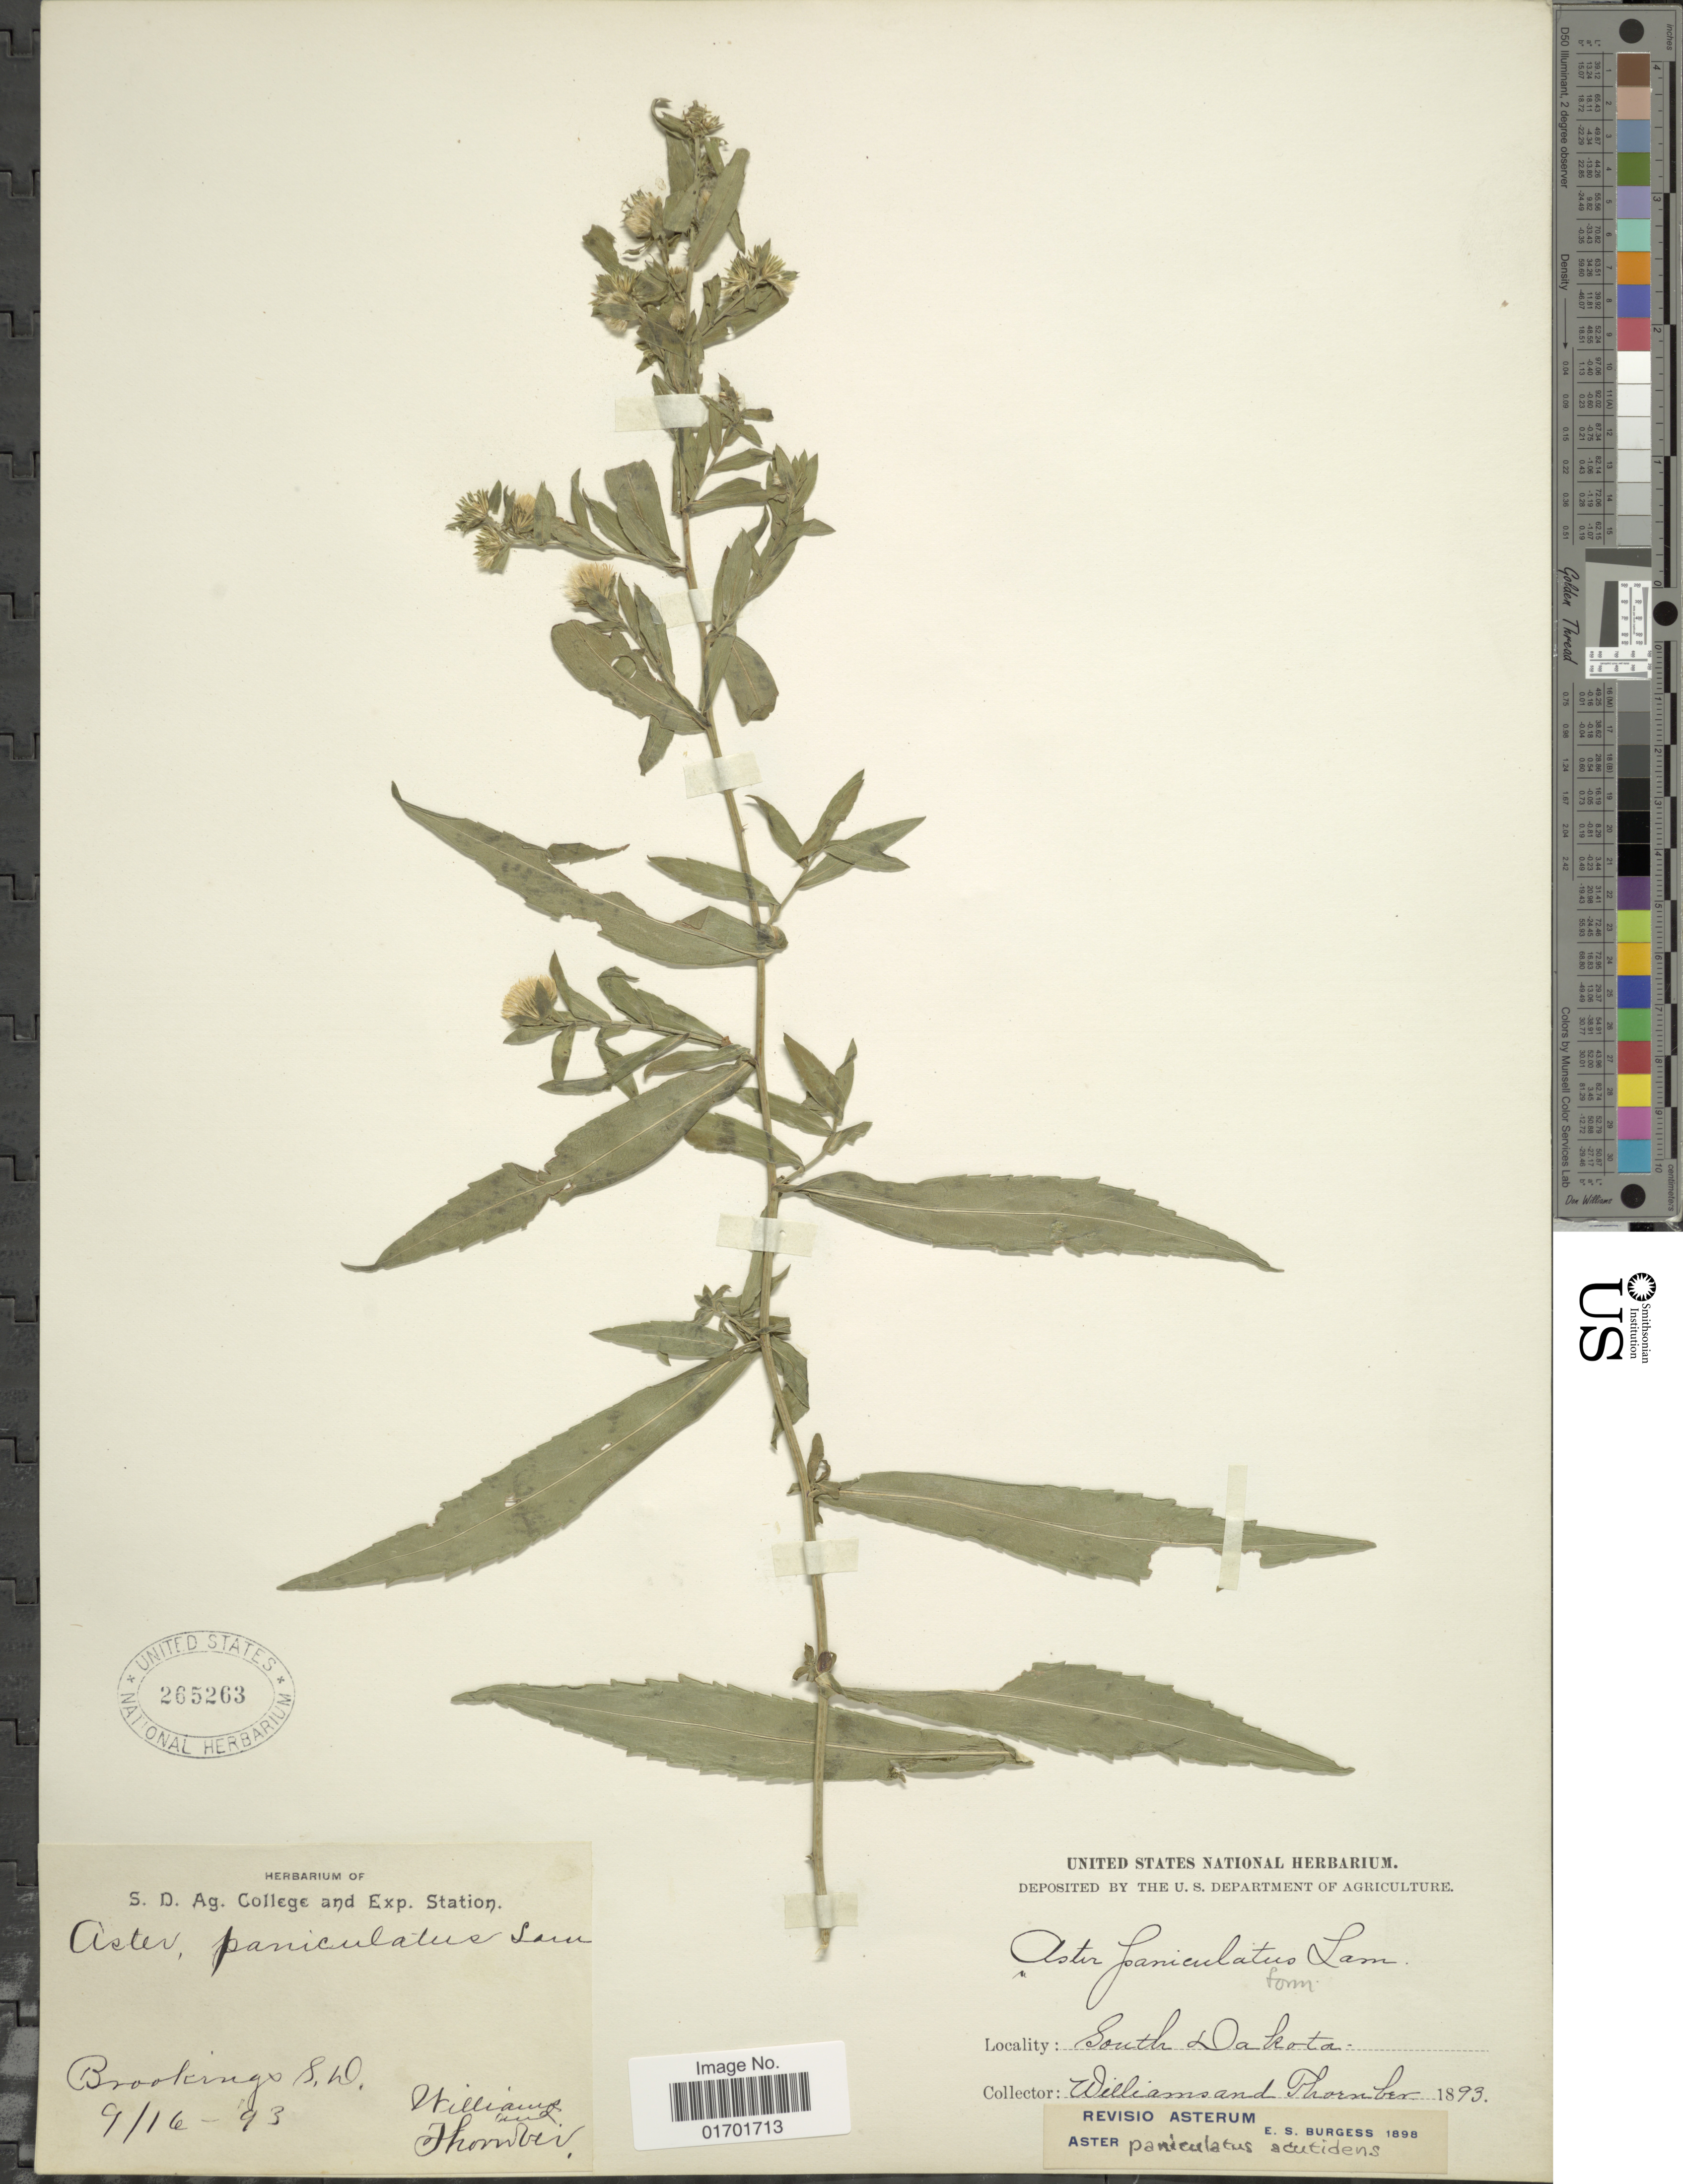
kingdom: Plantae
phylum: Tracheophyta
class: Magnoliopsida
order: Asterales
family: Asteraceae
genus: Symphyotrichum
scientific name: Symphyotrichum lanceolatum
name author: (Willd.) G.L. Nesom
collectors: -- Williams & -. Thornber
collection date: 1893-09-16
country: United States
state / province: South Dakota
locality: Brookings.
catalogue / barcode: US 265263